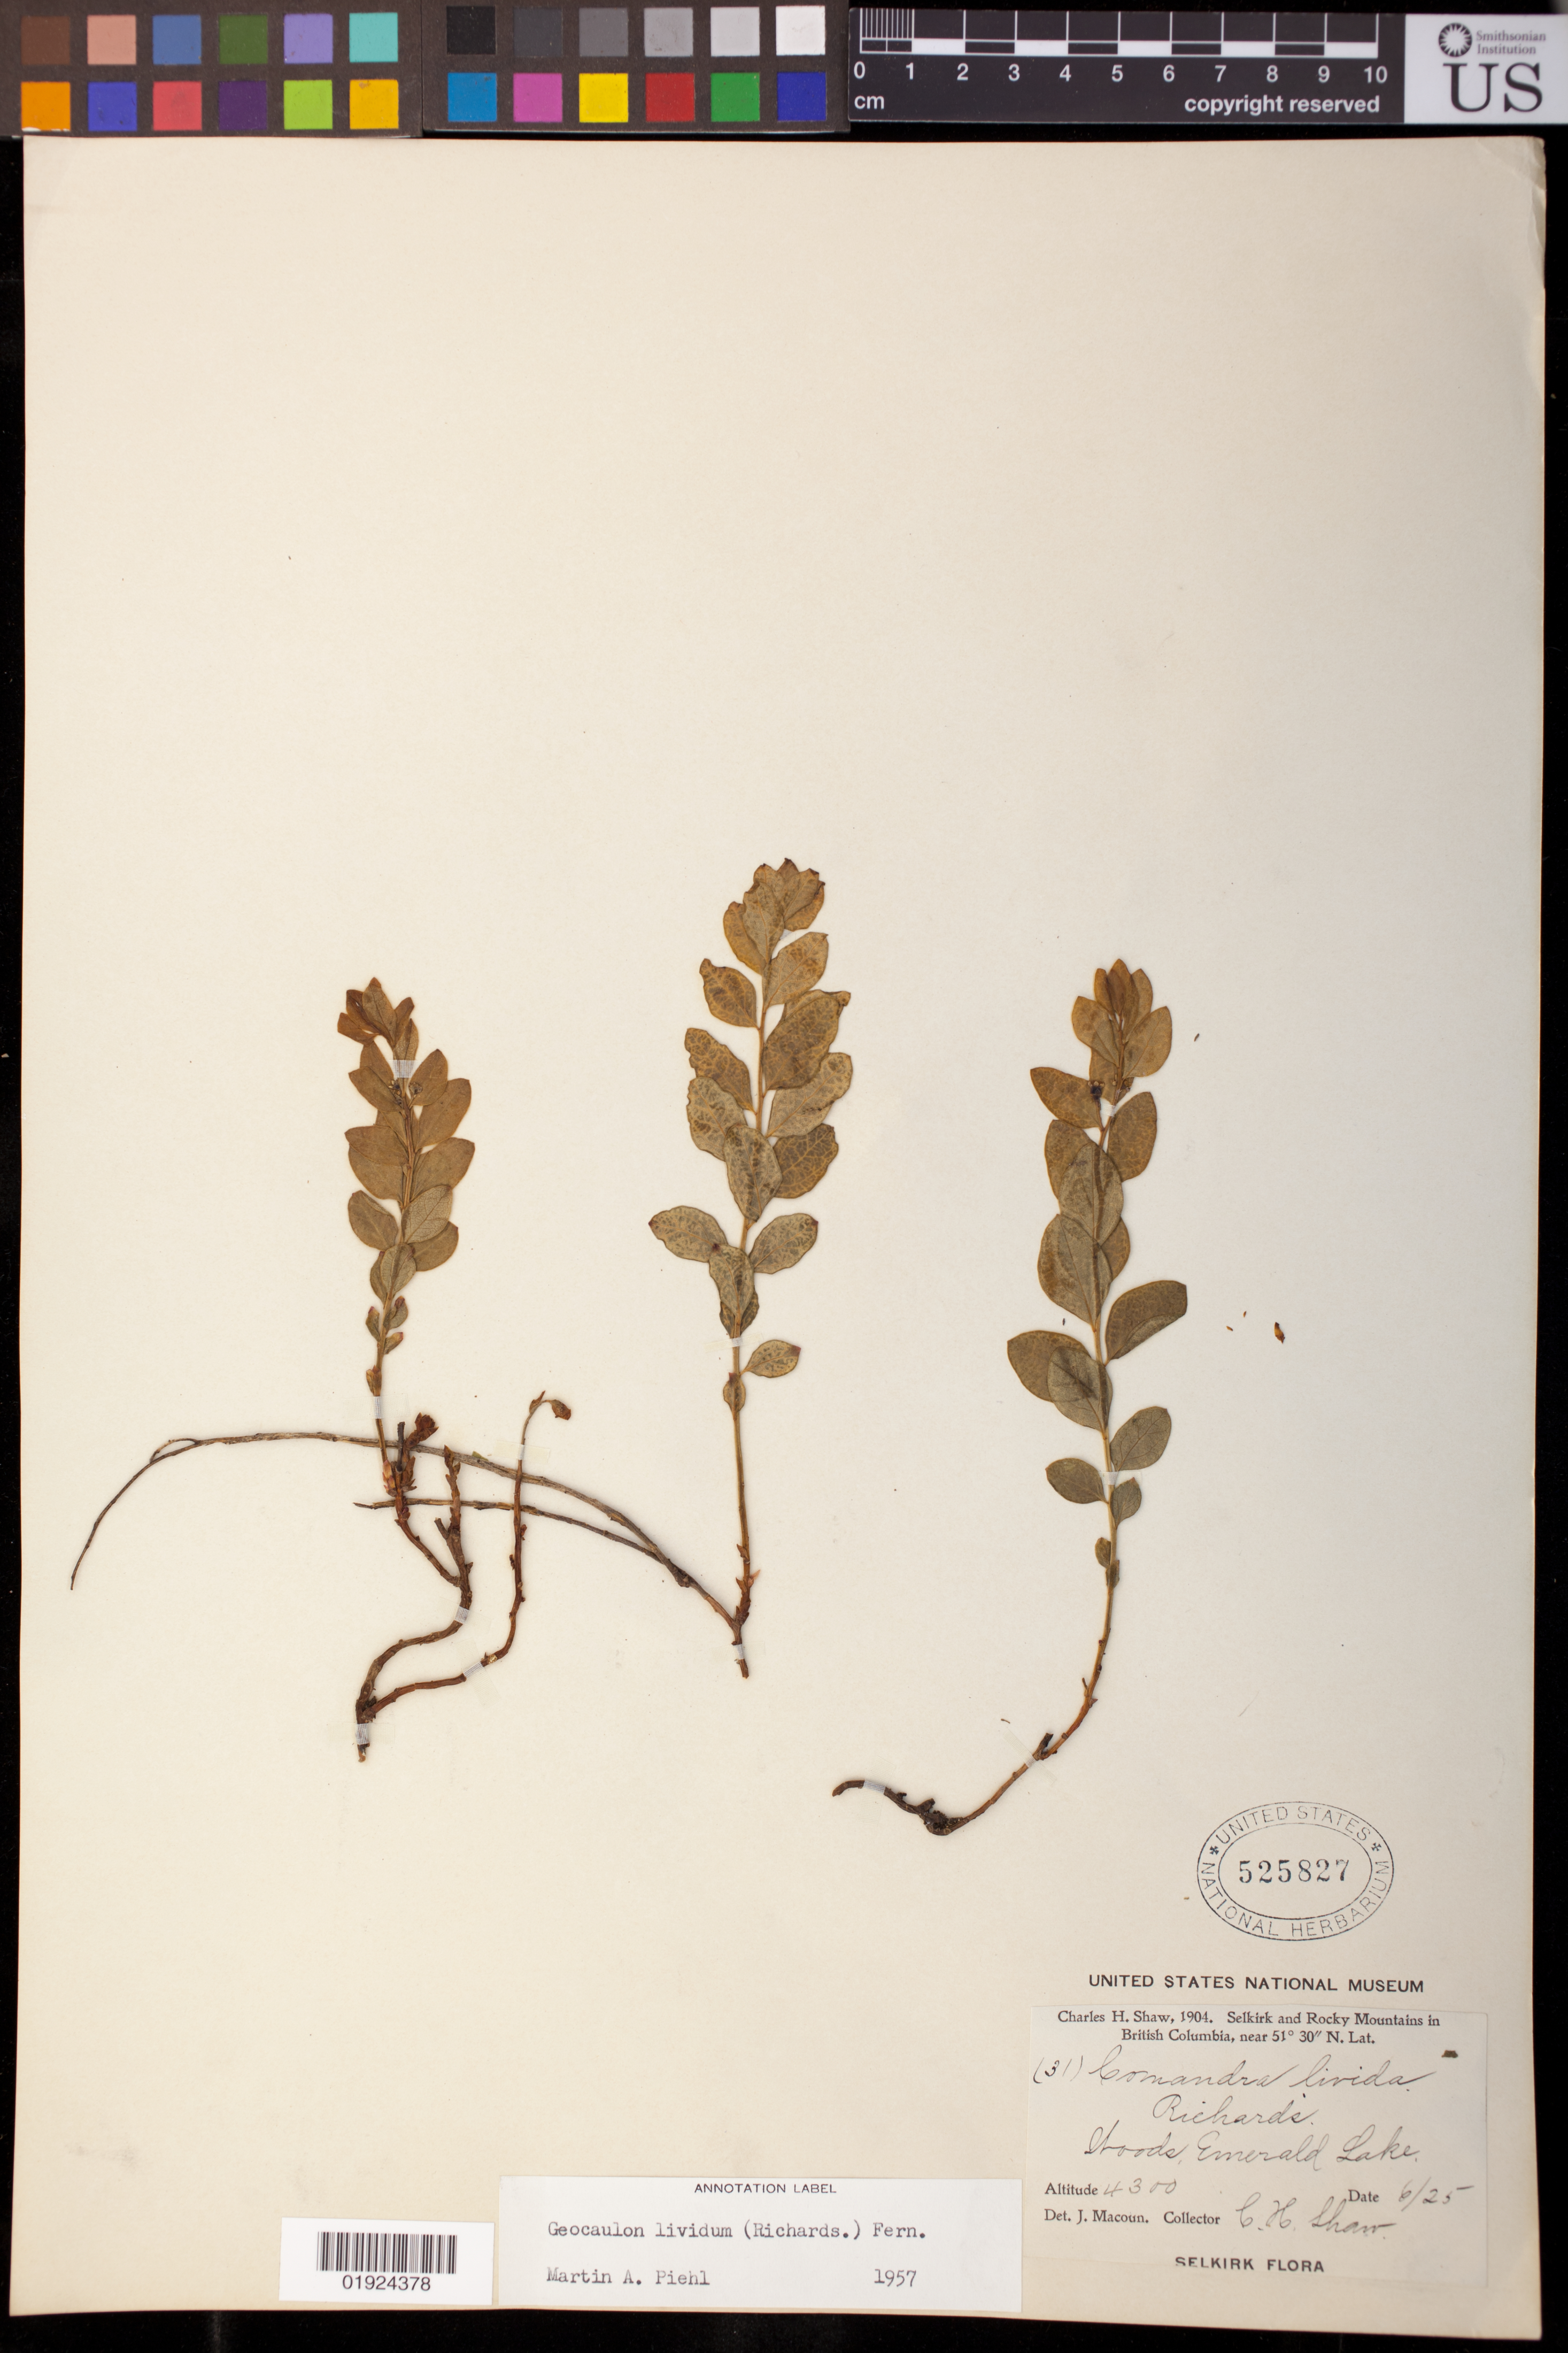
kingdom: Plantae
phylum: Tracheophyta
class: Magnoliopsida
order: Santalales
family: Comandraceae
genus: Geocaulon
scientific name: Geocaulon lividum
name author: (Richardson) Fernald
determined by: Piehl, M. A.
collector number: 31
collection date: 1904-06-25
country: Canada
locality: Selkirk and Rocky Mountains near 51┬░ 30 N. Lat.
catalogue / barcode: US 525827